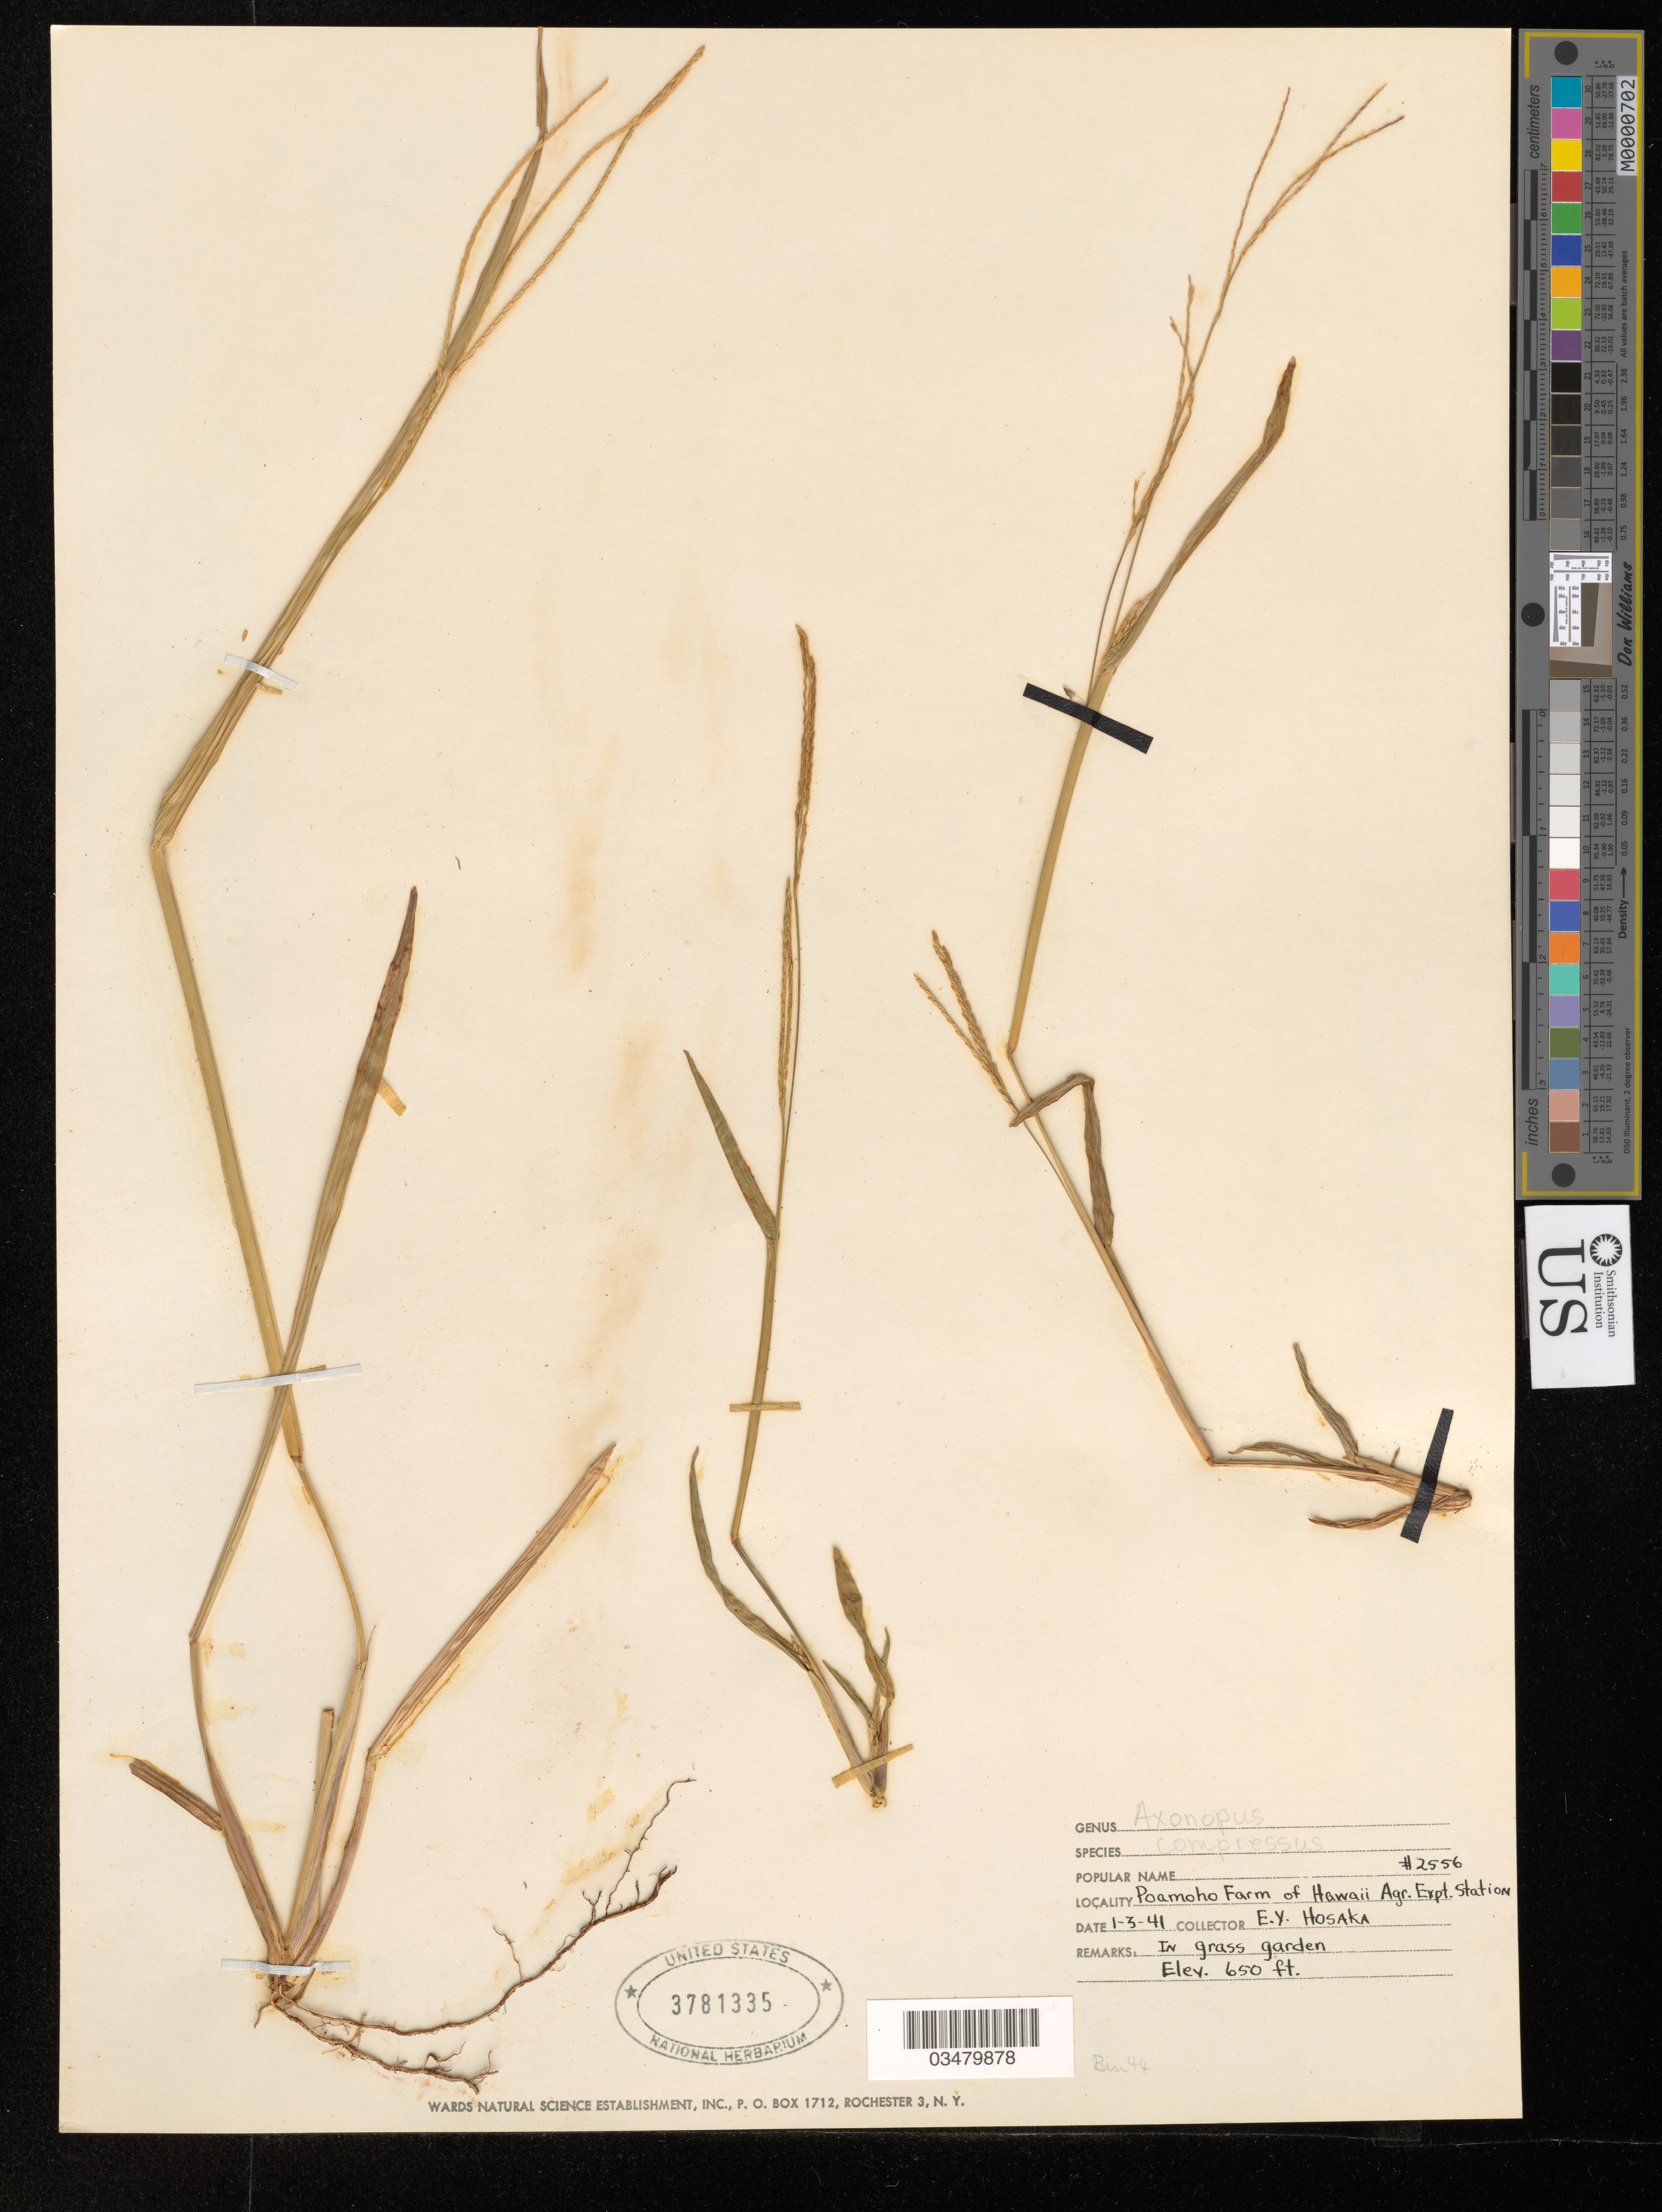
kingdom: Plantae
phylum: Tracheophyta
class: Liliopsida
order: Poales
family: Poaceae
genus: Axonopus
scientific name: Axonopus compressus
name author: (Sw.) P. Beauv.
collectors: E. Y. Hosaka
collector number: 2556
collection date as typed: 1-3-41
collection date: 1941-01-03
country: United States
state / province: Hawaii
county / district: Honolulu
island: Oahu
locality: Poamoho Farm, Hawaii Agr. Expt. Station, in grass garden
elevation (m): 198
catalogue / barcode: US 3781335